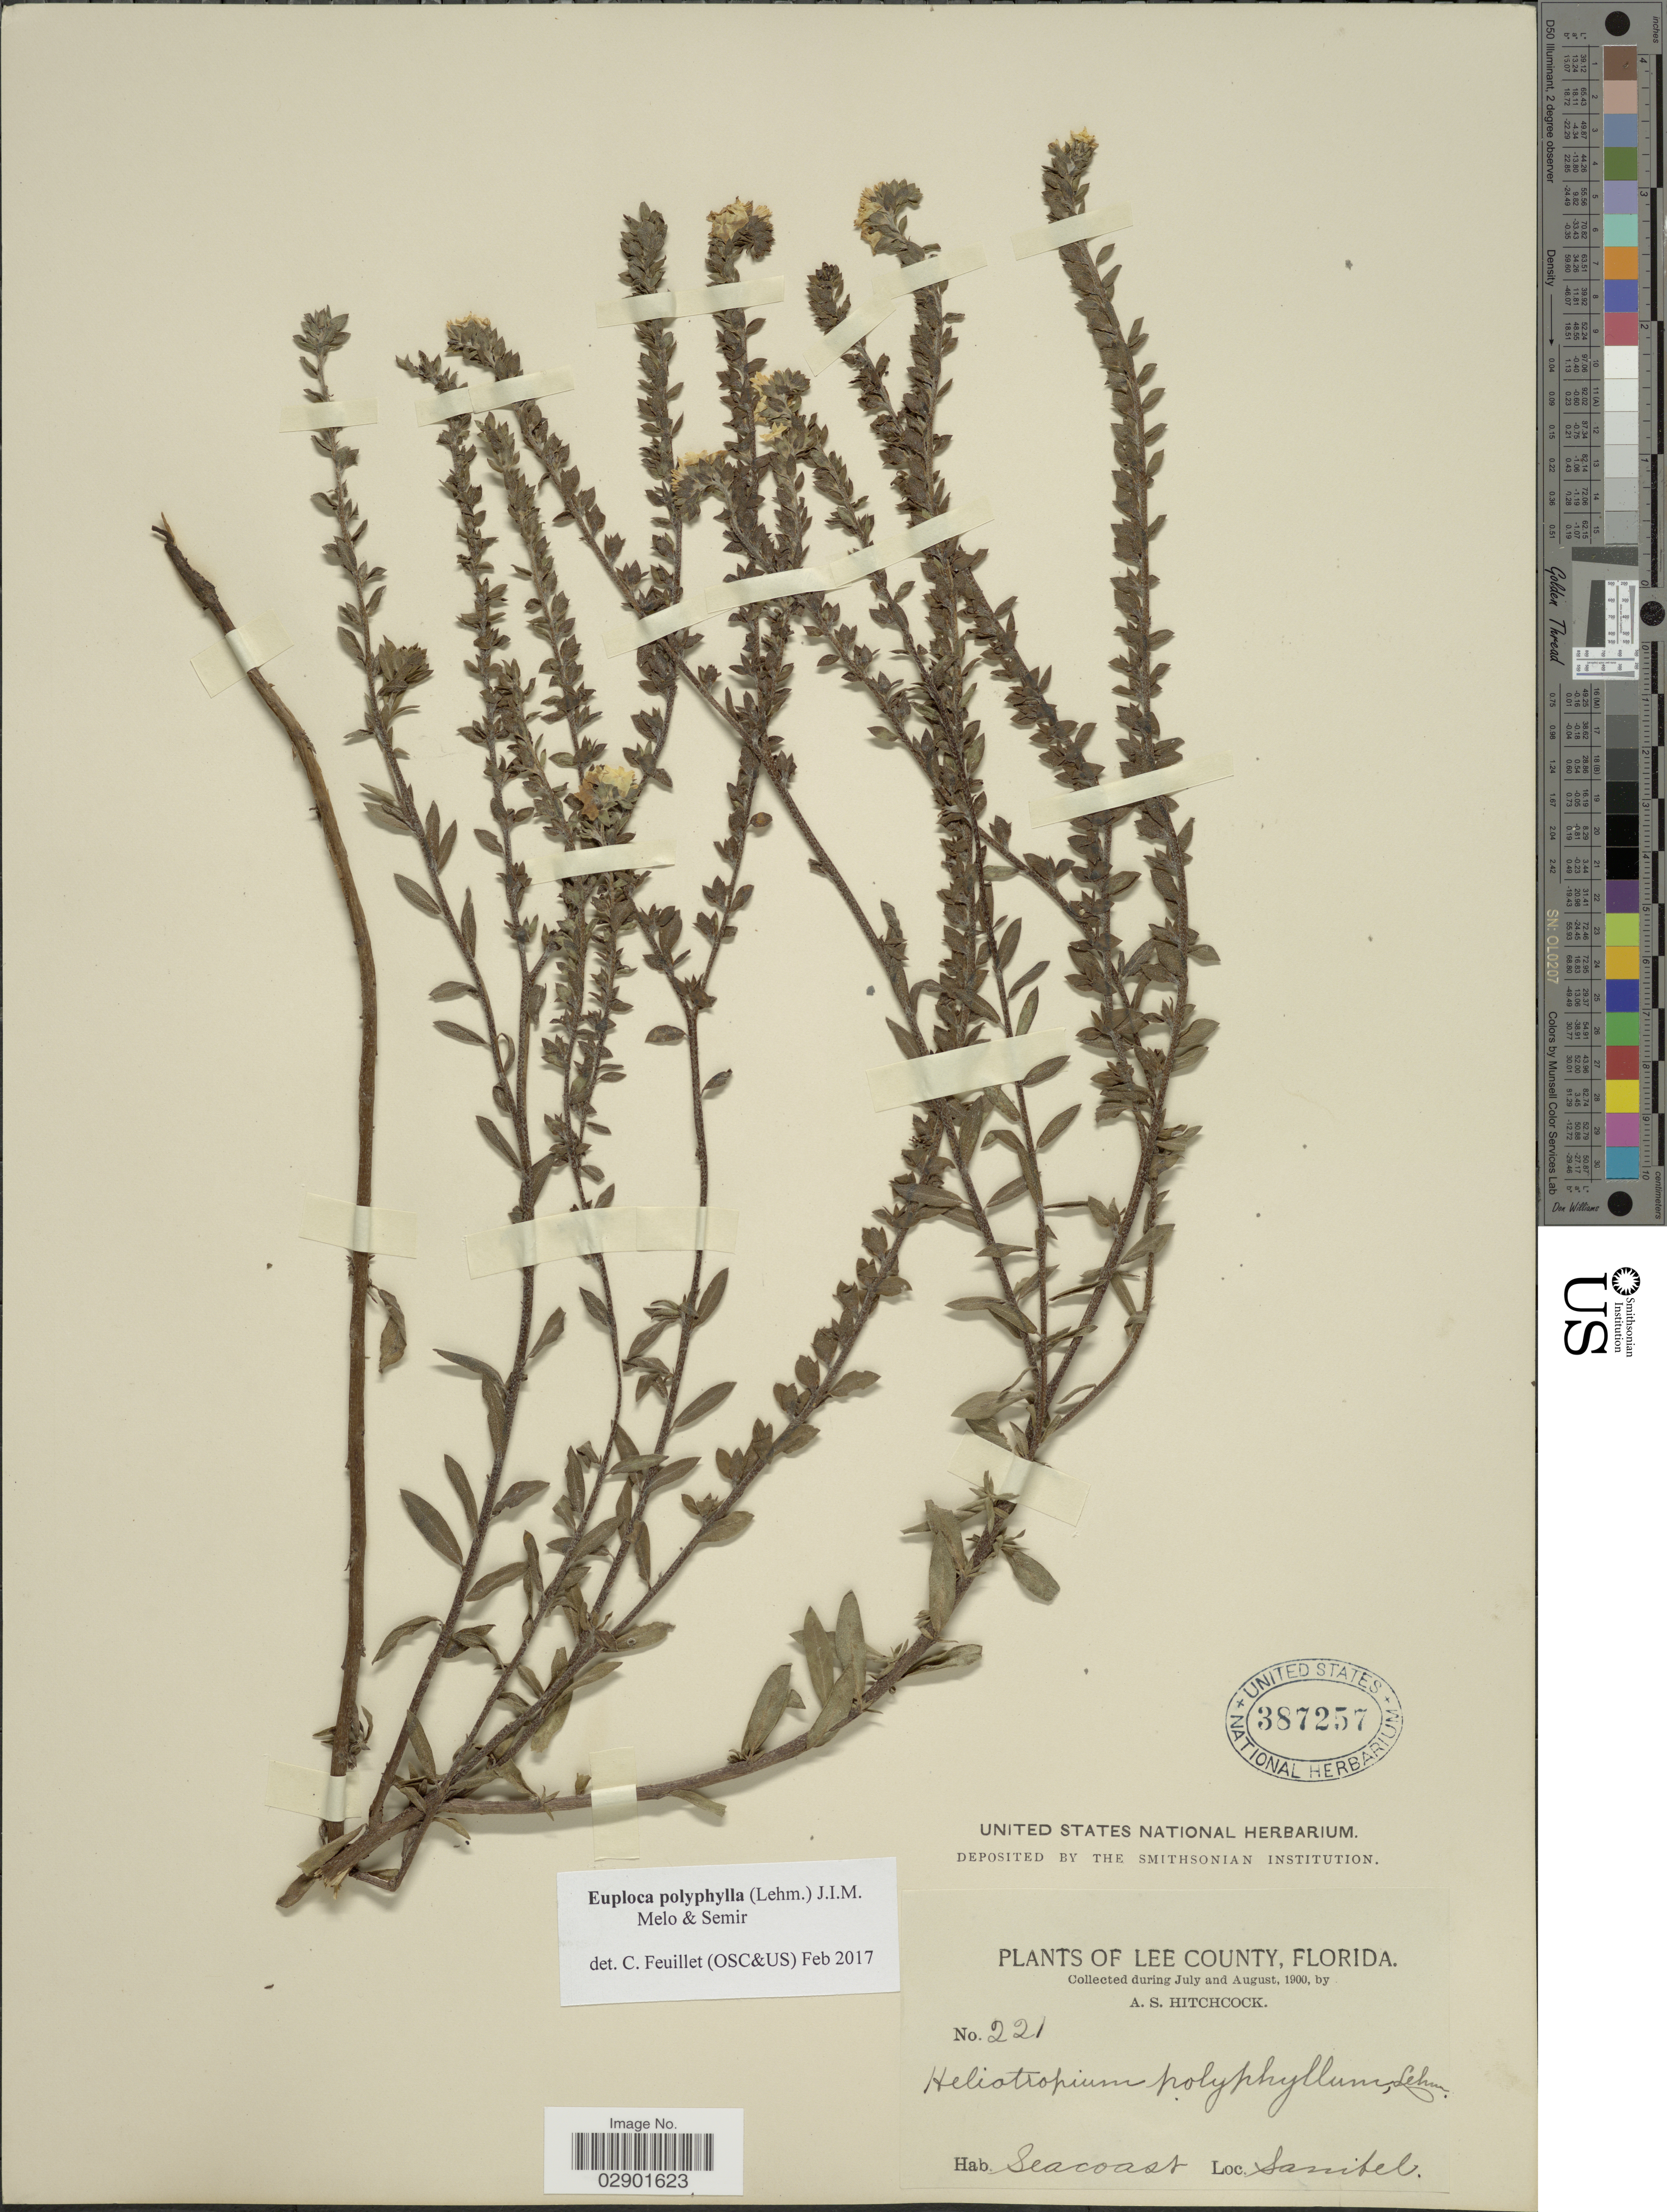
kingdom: Plantae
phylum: Tracheophyta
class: Magnoliopsida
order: Boraginales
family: Heliotropiaceae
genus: Euploca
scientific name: Euploca polyphylla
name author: (Lehm.) J.I.M. Melo & Semir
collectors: A. S. Hitchcock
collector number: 221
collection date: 1900-07/1900-08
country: United States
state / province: Florida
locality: Lee County. Seacoast. Sanibel.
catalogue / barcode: US 387257